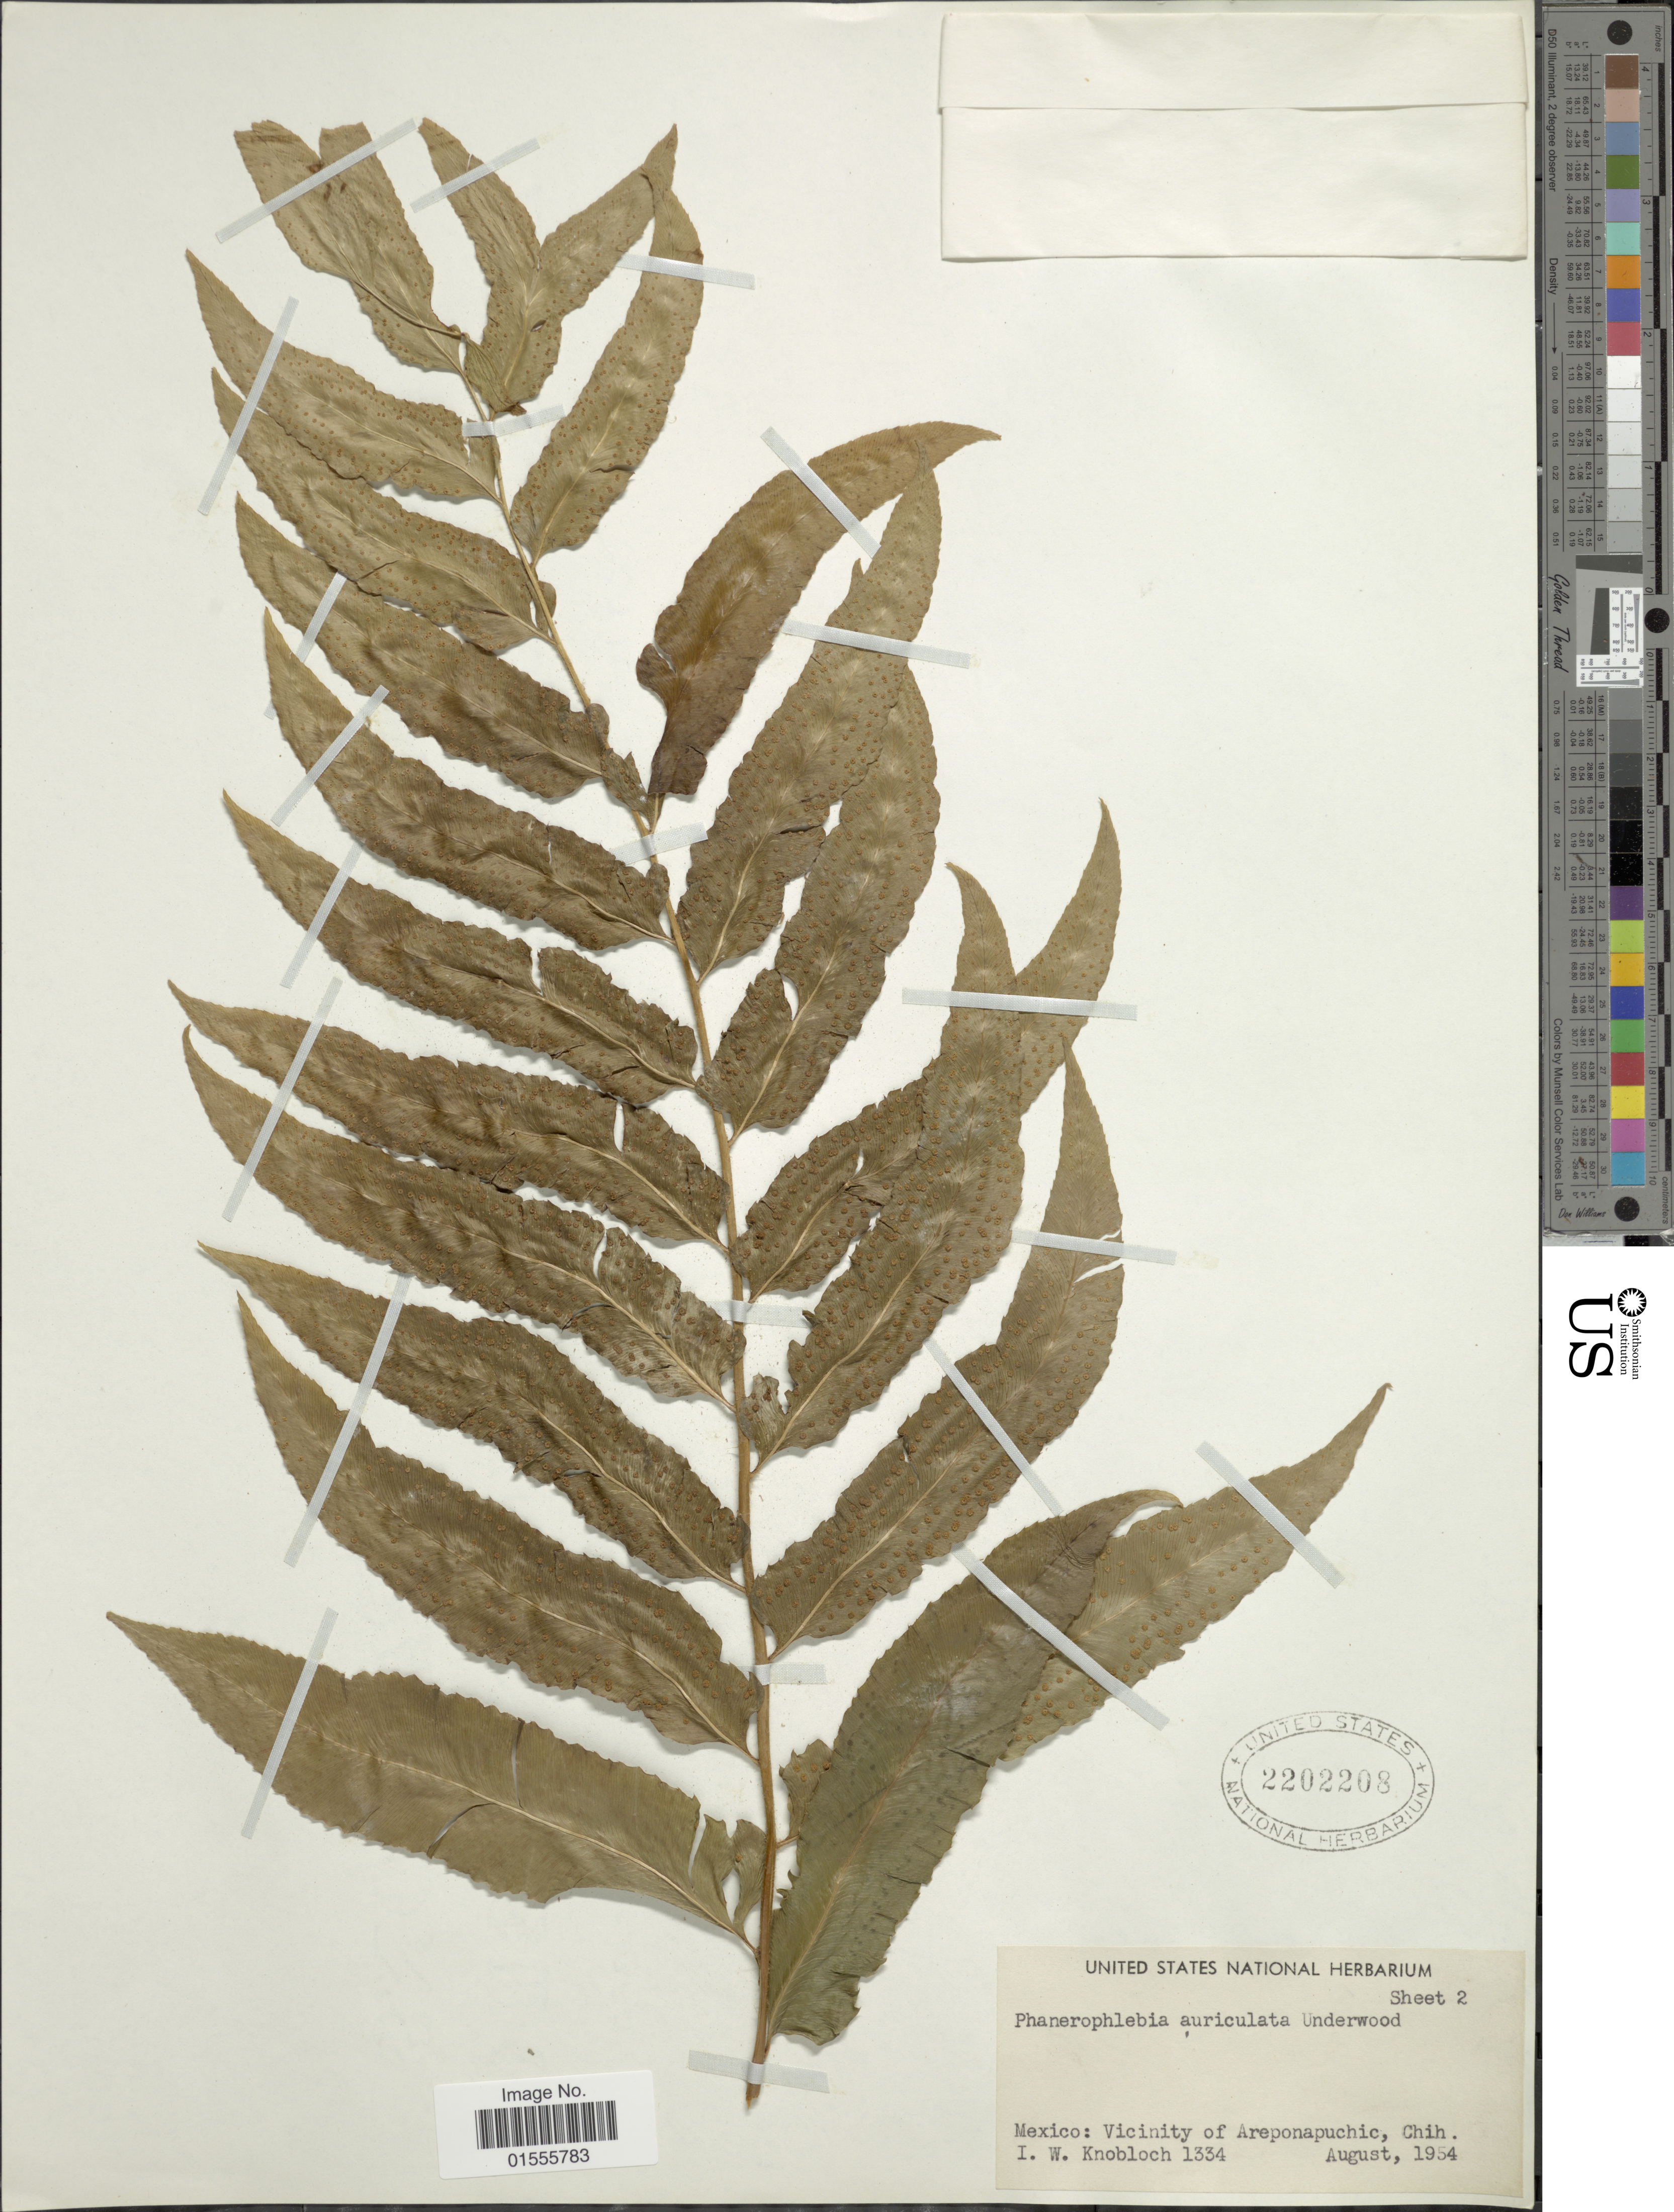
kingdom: Plantae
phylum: Tracheophyta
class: Polypodiopsida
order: Polypodiales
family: Dryopteridaceae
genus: Phanerophlebia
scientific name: Phanerophlebia auriculata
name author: Underw.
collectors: I. W. Knobloch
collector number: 1334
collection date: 1954-08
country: Mexico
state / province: Chihuahua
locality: Vicinity of Areponapuchic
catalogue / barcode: US 2202208